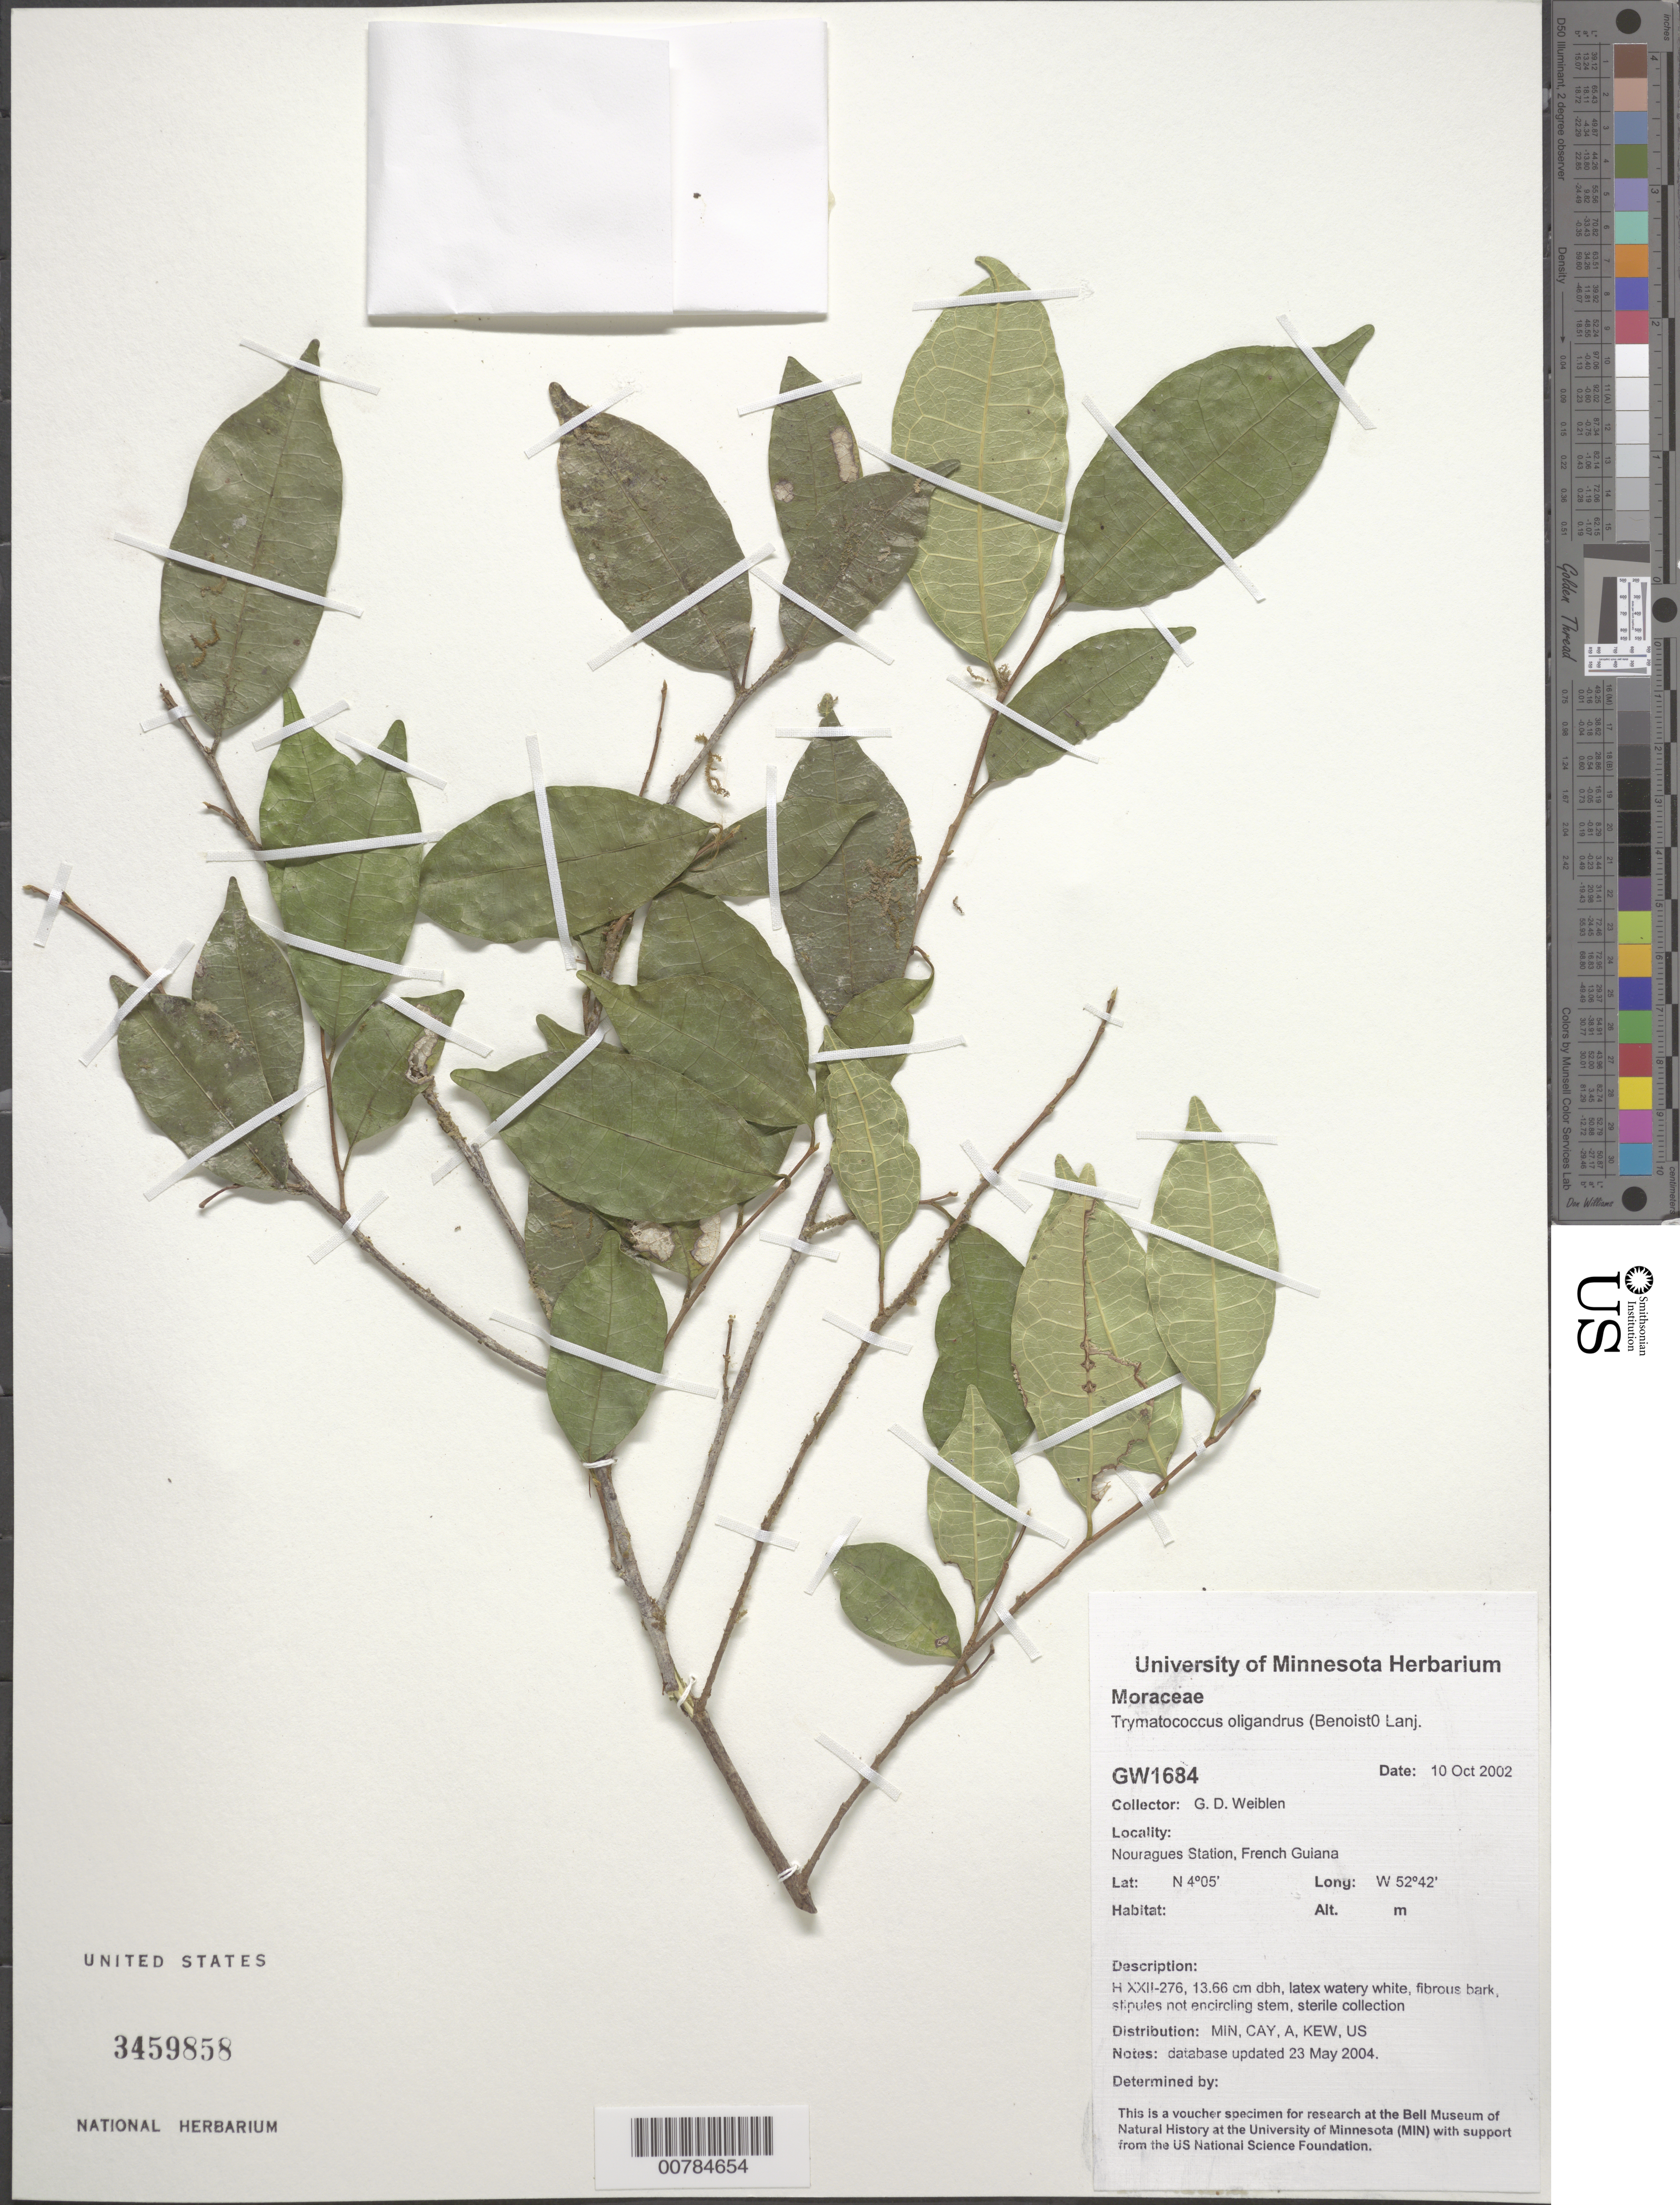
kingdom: Plantae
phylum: Tracheophyta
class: Magnoliopsida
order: Rosales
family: Moraceae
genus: Brosimum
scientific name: Brosimum oligandrum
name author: (Benoist) E. M. Gardner & Zerega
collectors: G. D. Weiblen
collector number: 1684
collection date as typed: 10-Oct-02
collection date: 2002-10-10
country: French Guiana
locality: Nouragues Station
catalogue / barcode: US 3459858